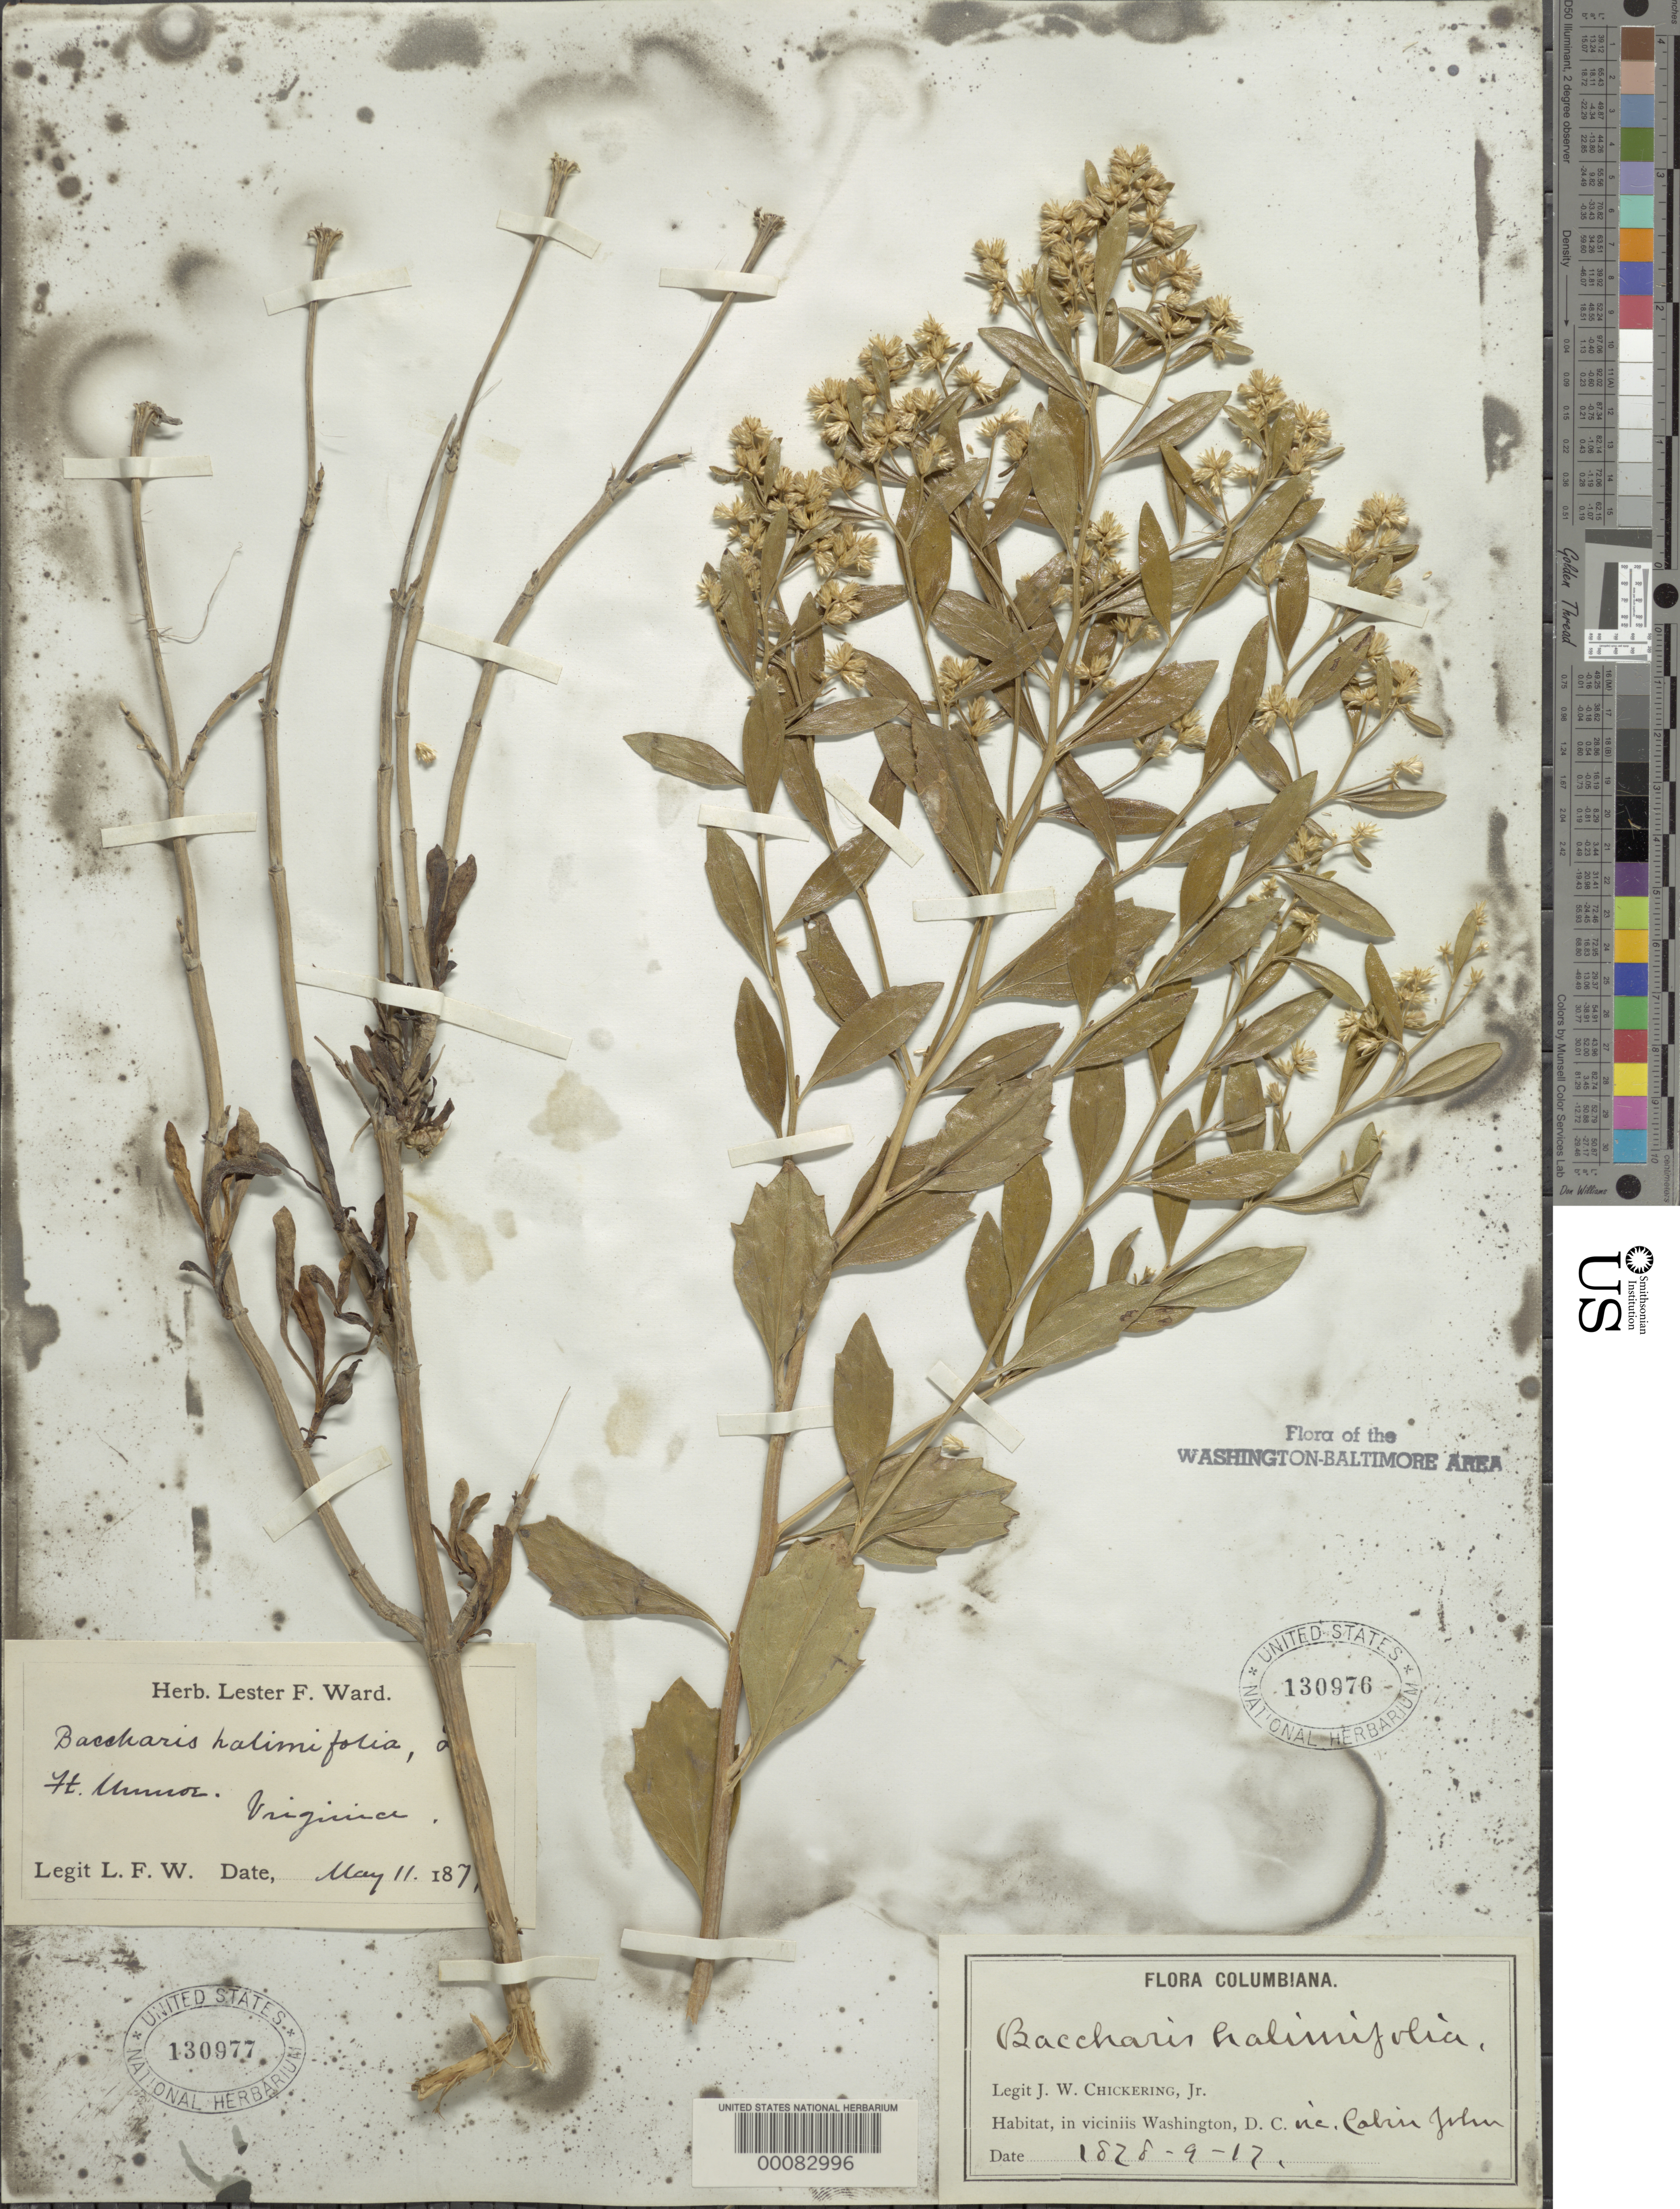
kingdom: Plantae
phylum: Tracheophyta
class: Magnoliopsida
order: Asterales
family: Asteraceae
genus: Baccharis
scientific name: Baccharis halimifolia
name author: L.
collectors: J. Chickering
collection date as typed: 17 Sep 1878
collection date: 1878-09-17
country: United States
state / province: Maryland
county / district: Montgomery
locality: Cabin John vicinity C. & O. Canal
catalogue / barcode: US 130976